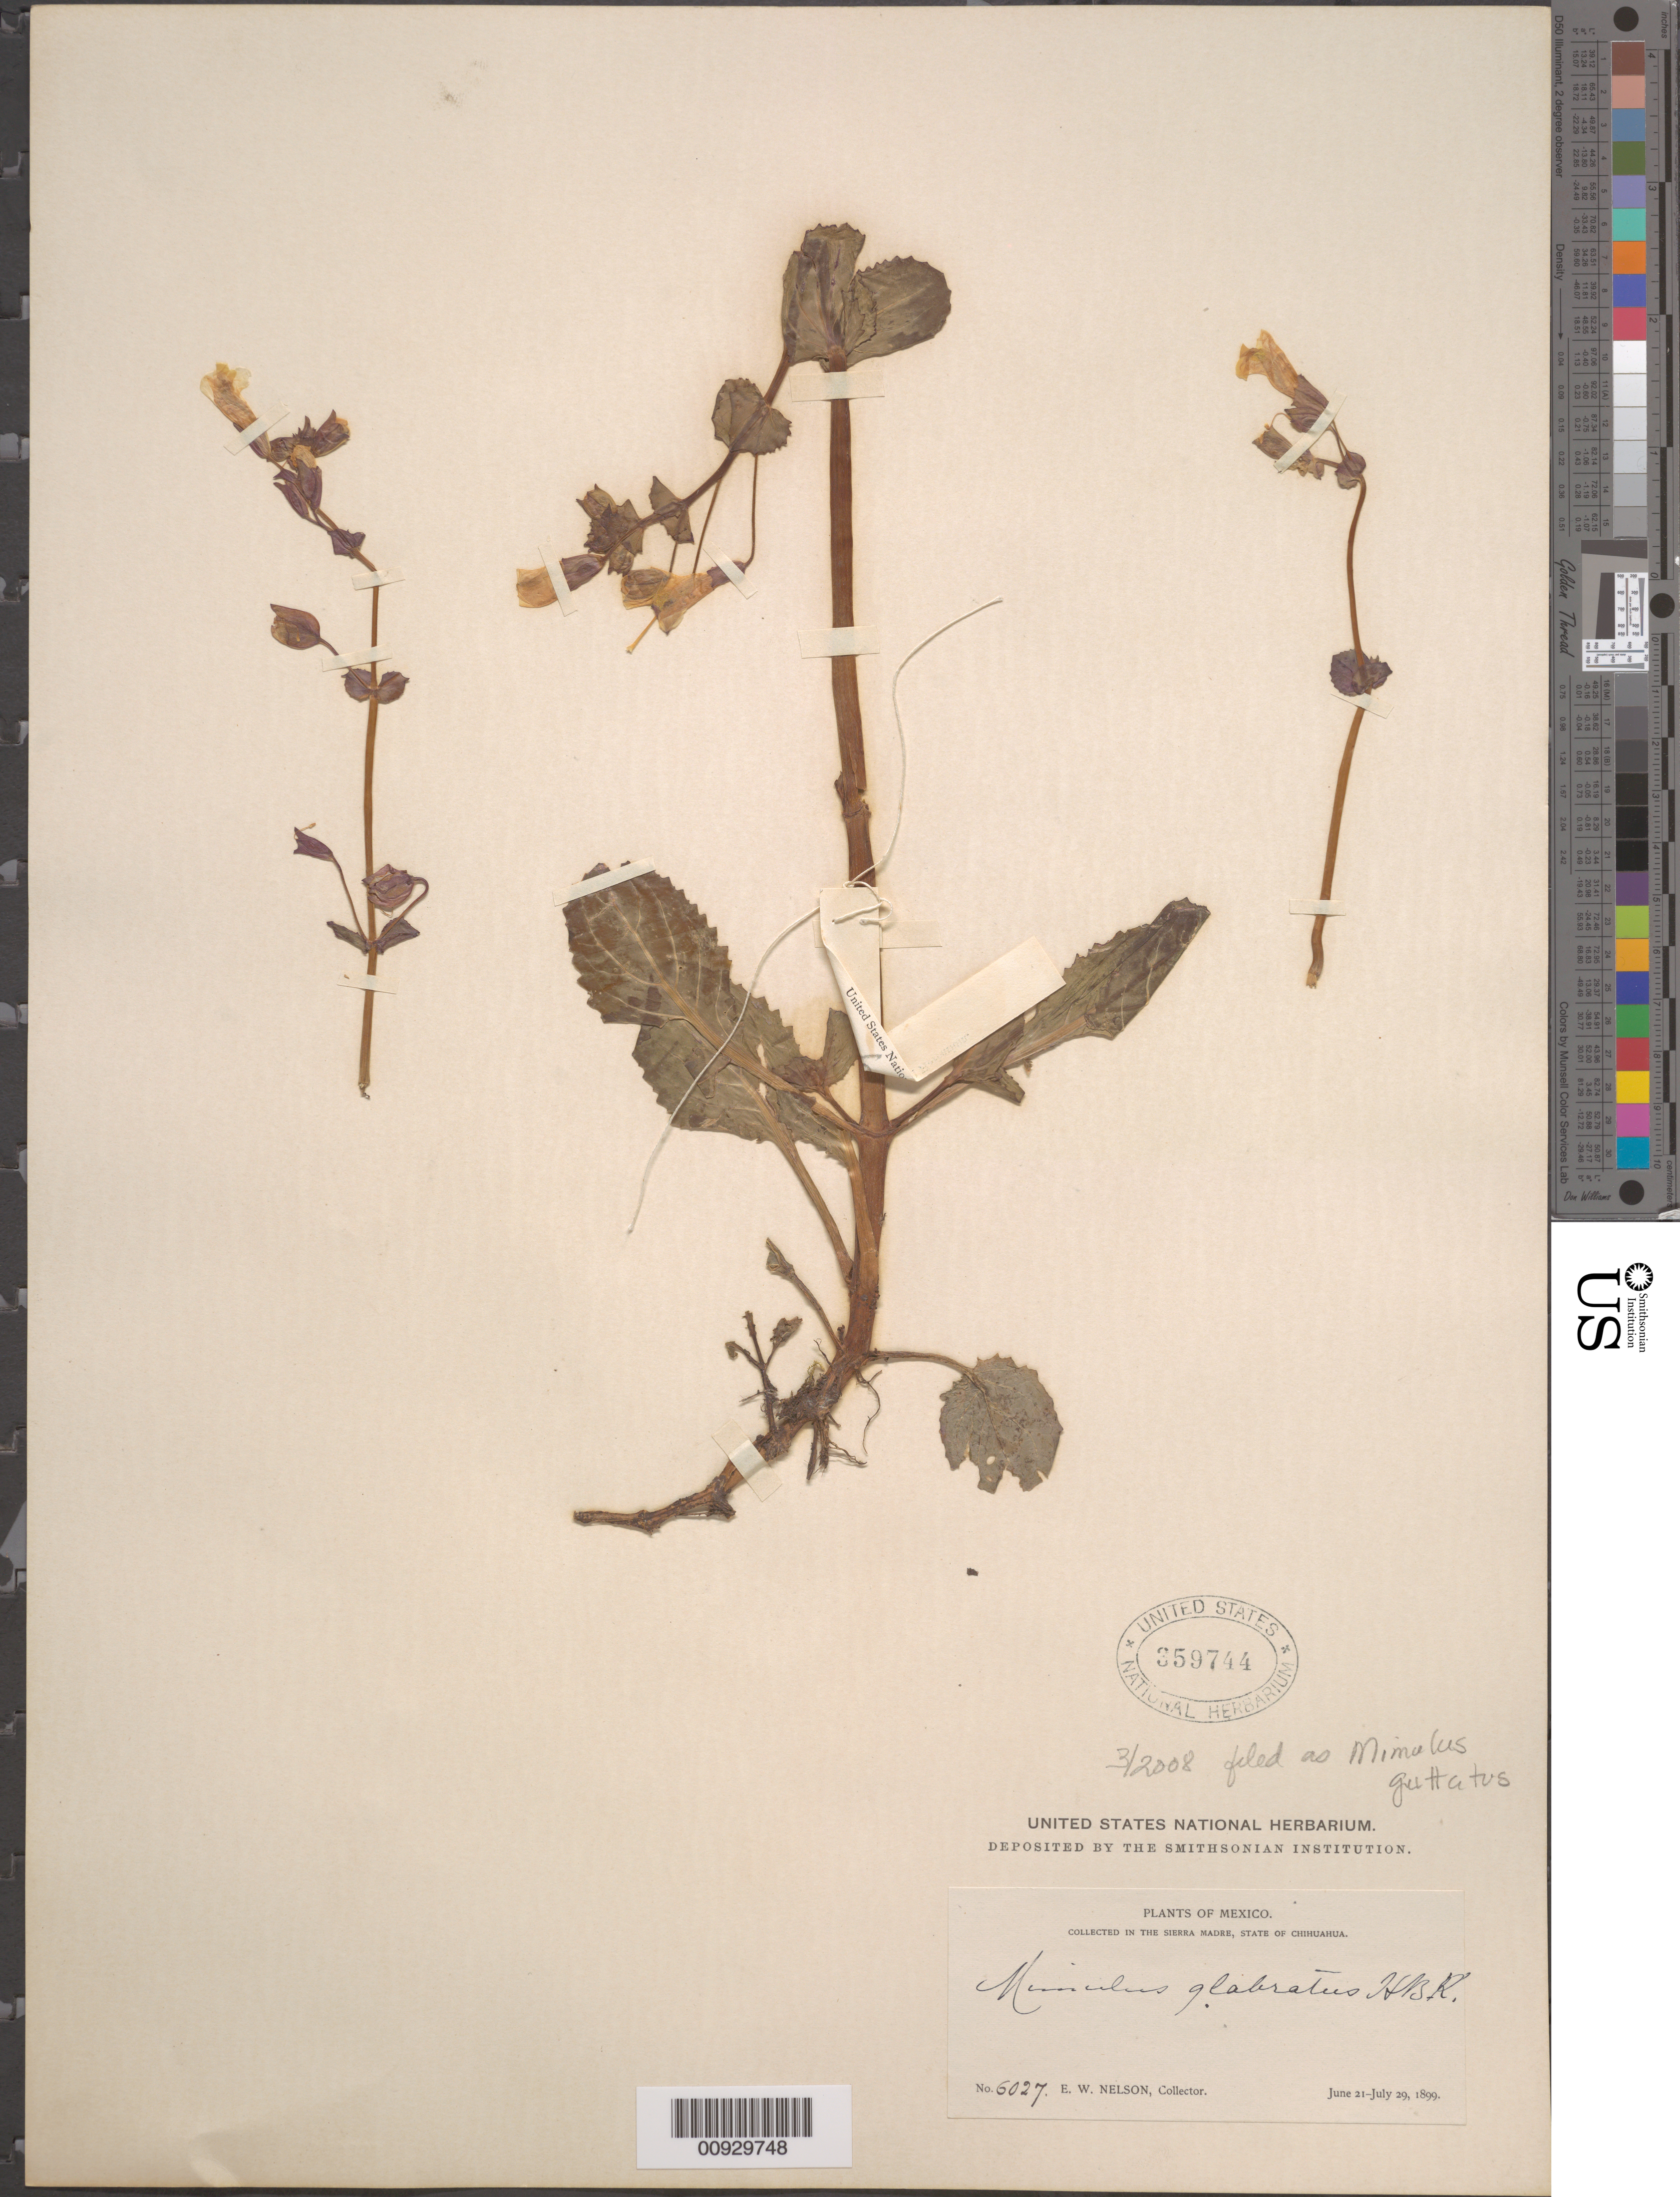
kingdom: Plantae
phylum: Tracheophyta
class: Magnoliopsida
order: Lamiales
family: Phrymaceae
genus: Mimulus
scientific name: Mimulus guttatus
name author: DC.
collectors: E. W. Nelson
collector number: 6027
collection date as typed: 21 Jun 1899 to 29 Jul 1899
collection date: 1899-06-21/1899-07-29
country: Mexico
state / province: Chihuahua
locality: Sierra Madre.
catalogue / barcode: US 359744